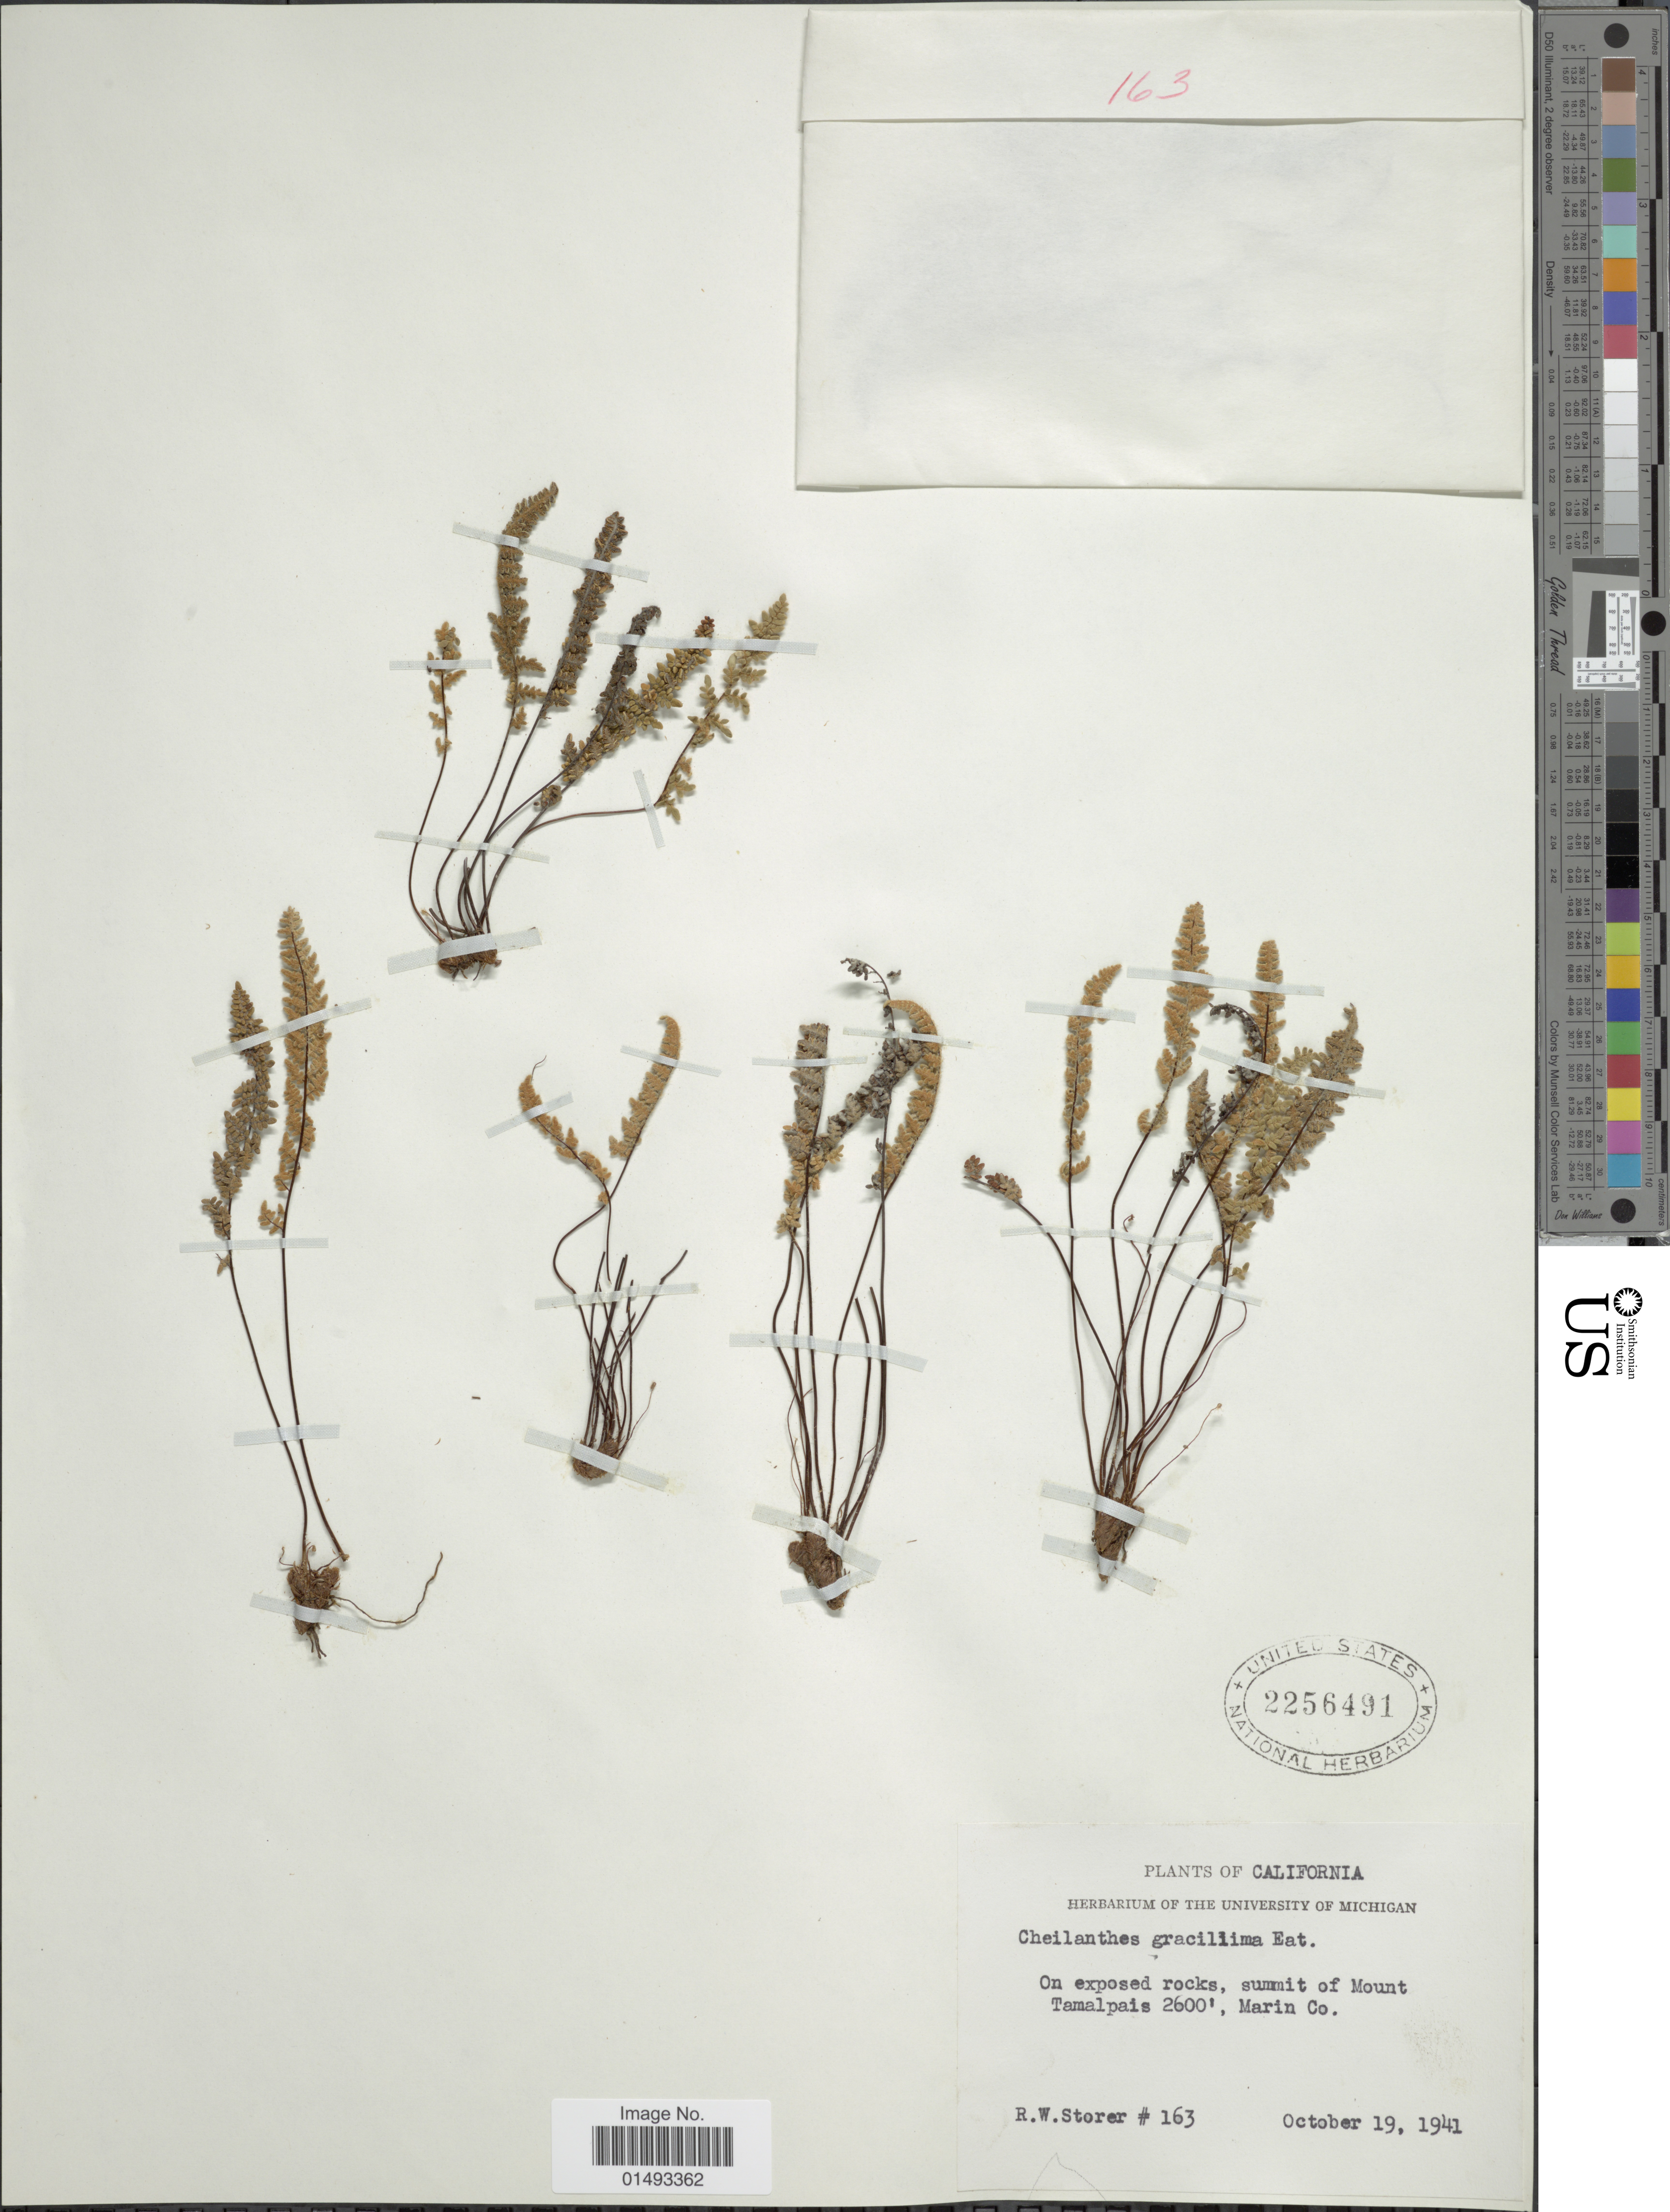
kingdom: Plantae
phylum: Tracheophyta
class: Polypodiopsida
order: Polypodiales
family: Pteridaceae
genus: Myriopteris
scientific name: Myriopteris gracillima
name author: (D.C. Eaton) J. Sm.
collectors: R. Storer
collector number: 163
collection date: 1941-10-19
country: United States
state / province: California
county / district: Marin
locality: Summit of Mount Tamalpais, Marin Co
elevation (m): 792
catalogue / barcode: US 2256491